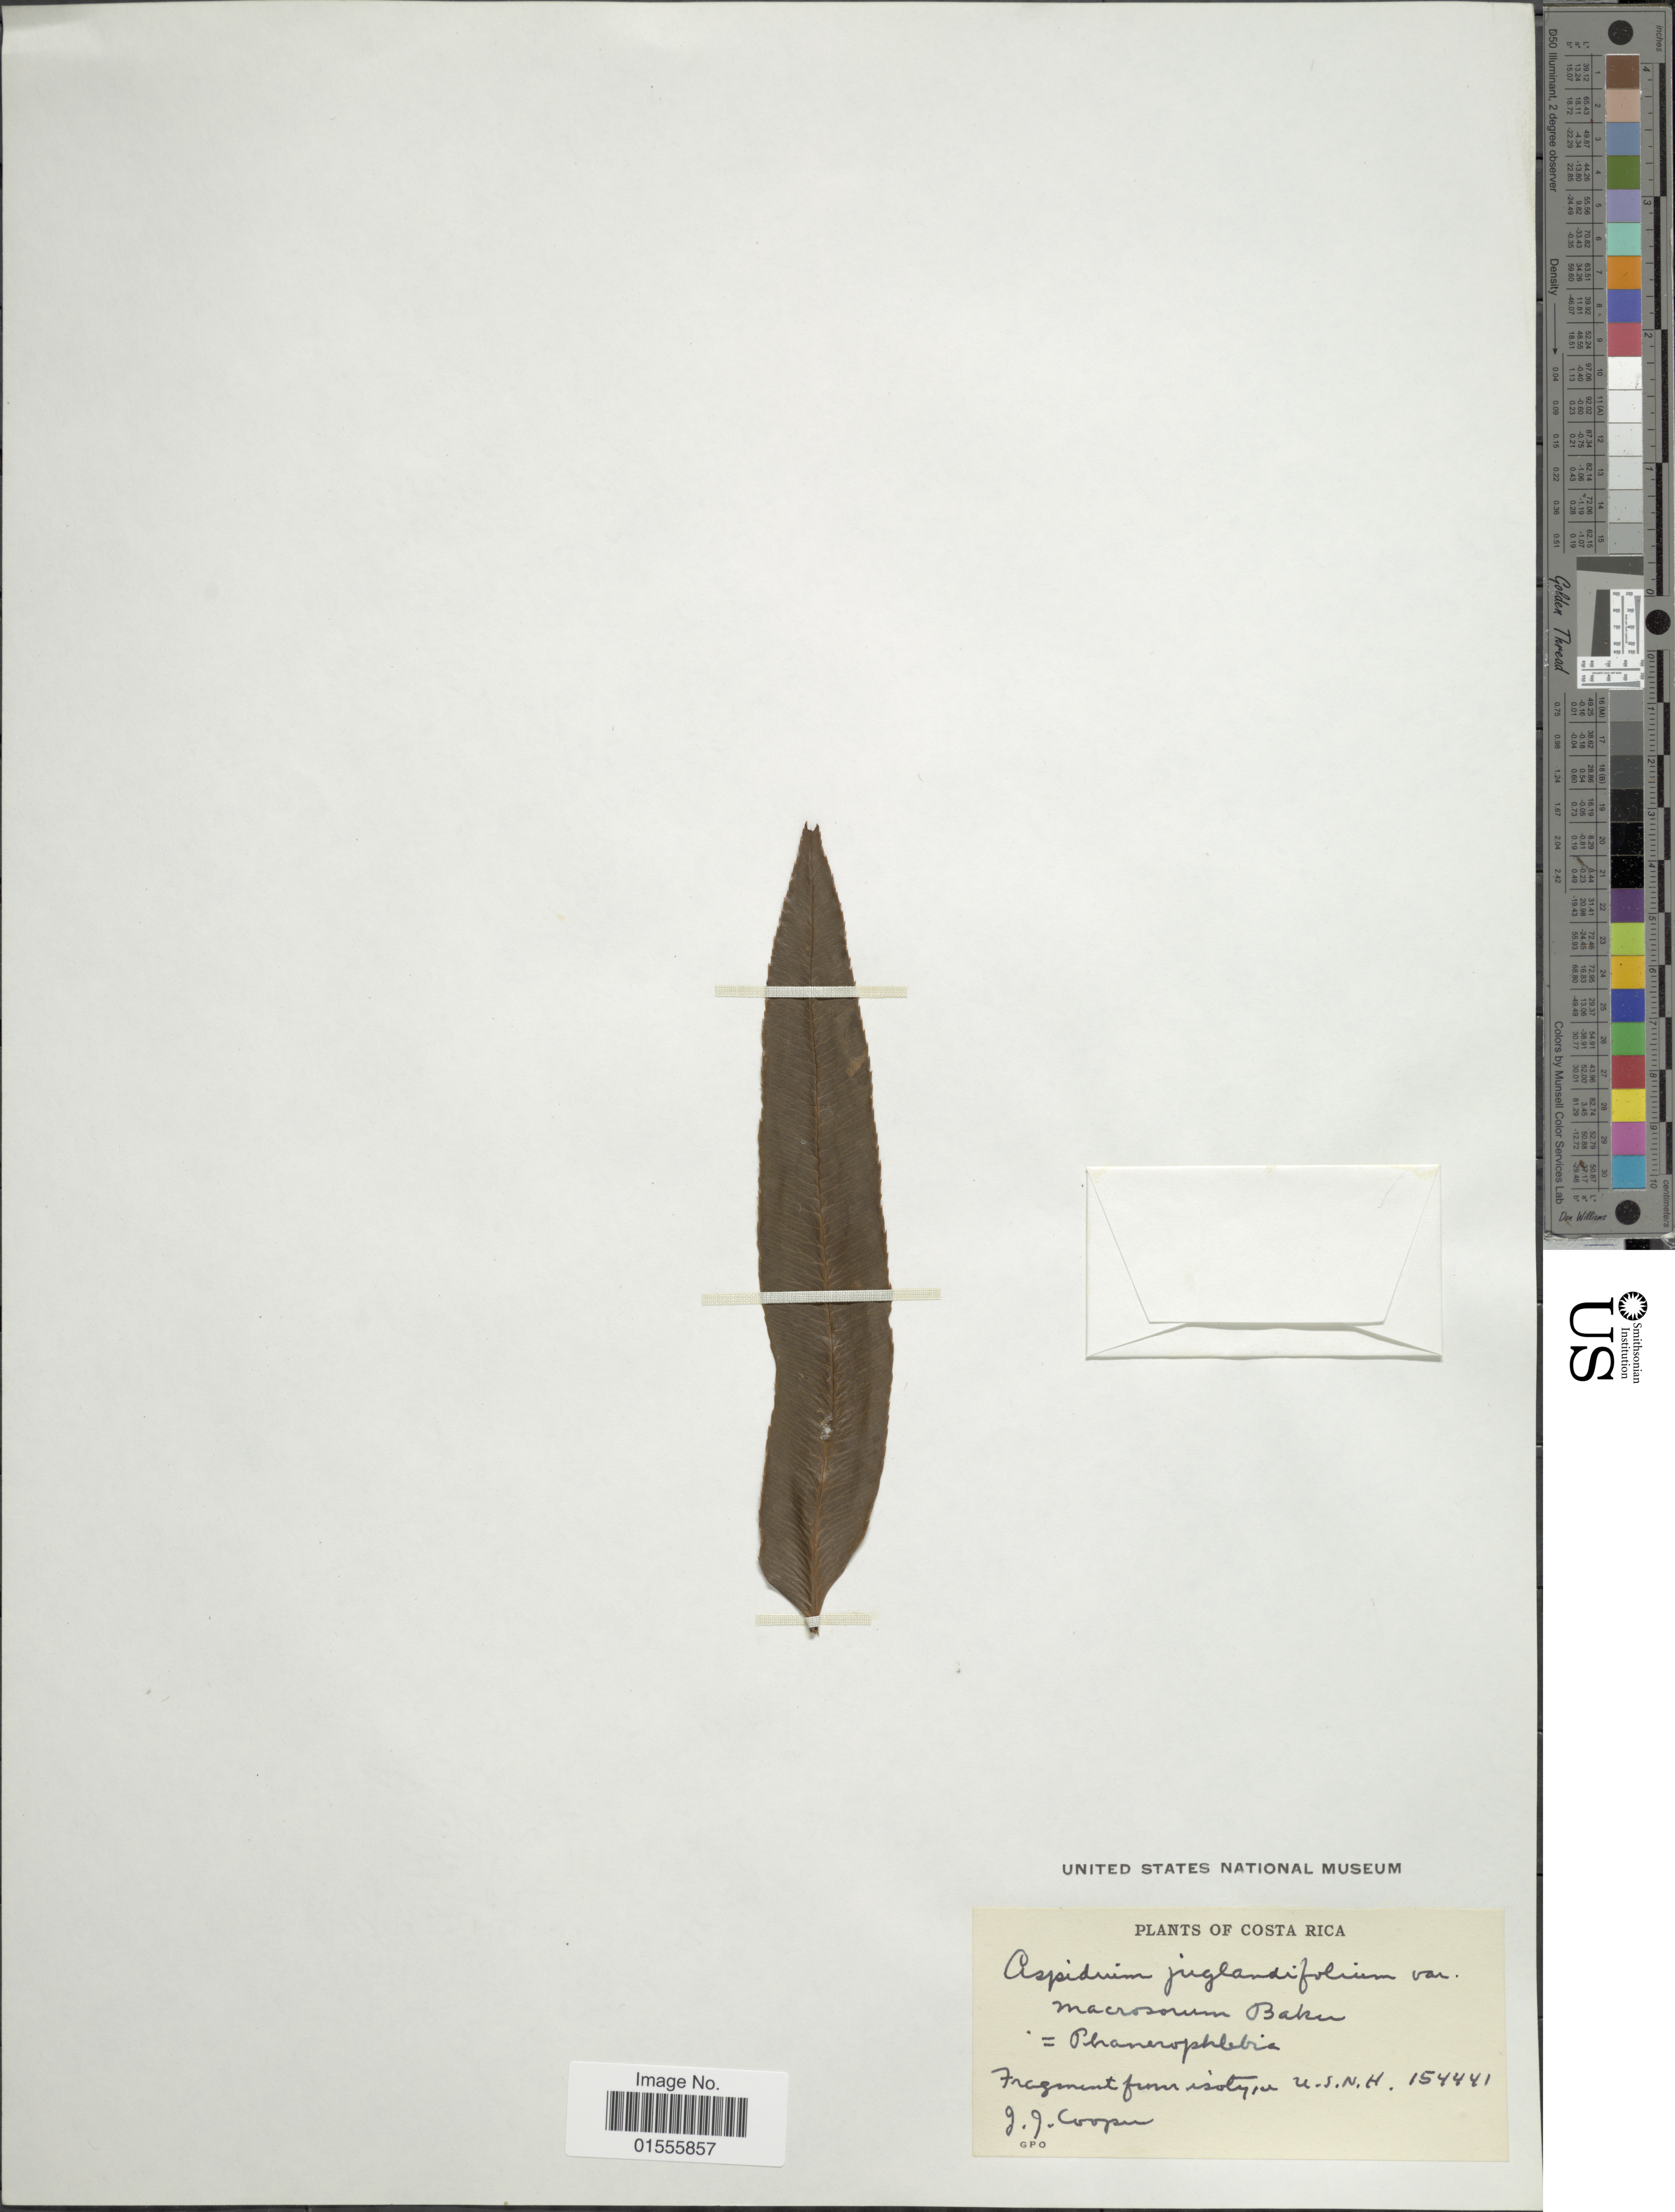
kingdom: Plantae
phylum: Tracheophyta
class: Polypodiopsida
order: Polypodiales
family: Dryopteridaceae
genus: Phanerophlebia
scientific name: Phanerophlebia macrosora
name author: (Baker) Underw.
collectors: J. J. Cooper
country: Costa Rica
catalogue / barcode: US 154441